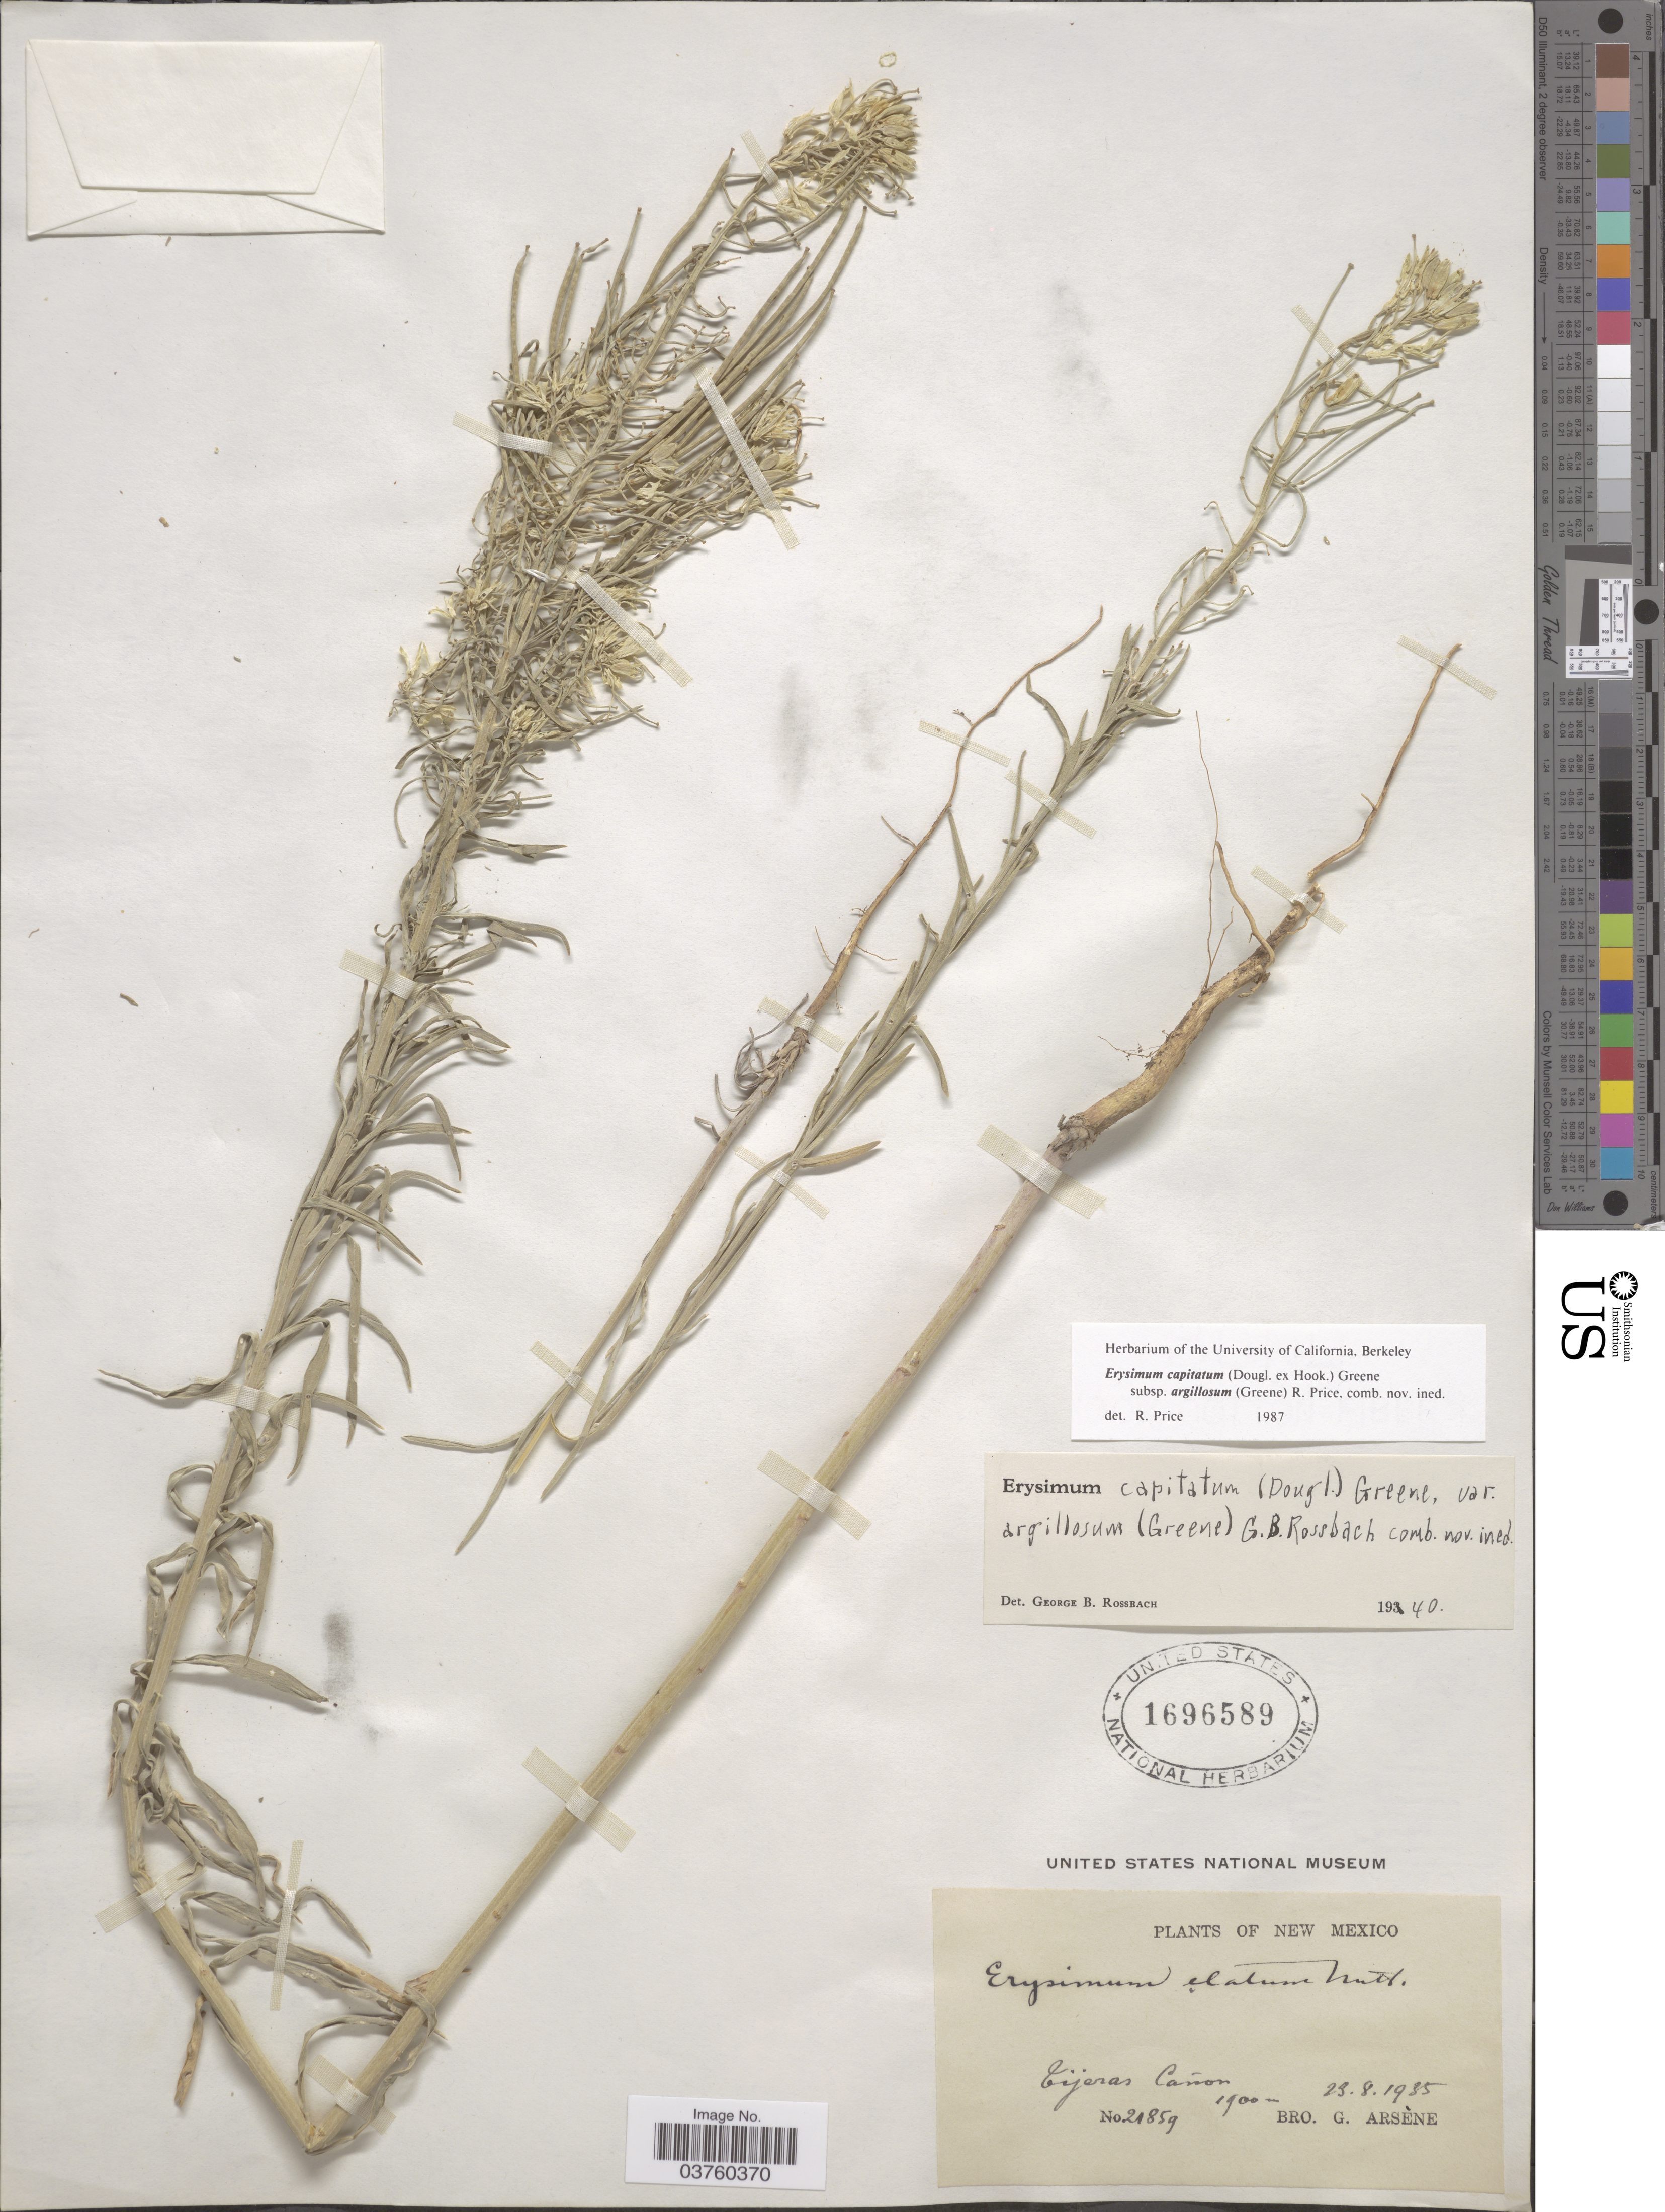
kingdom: Plantae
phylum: Tracheophyta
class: Magnoliopsida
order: Brassicales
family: Brassicaceae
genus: Erysimum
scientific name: Erysimum capitatum var. argillosum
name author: (Greene) R.J. Davis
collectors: Bro. G. Arsène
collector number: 21859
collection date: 1935-08-23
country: United States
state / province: New Mexico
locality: Tijeras Cañon.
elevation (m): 1900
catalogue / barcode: US 1696589